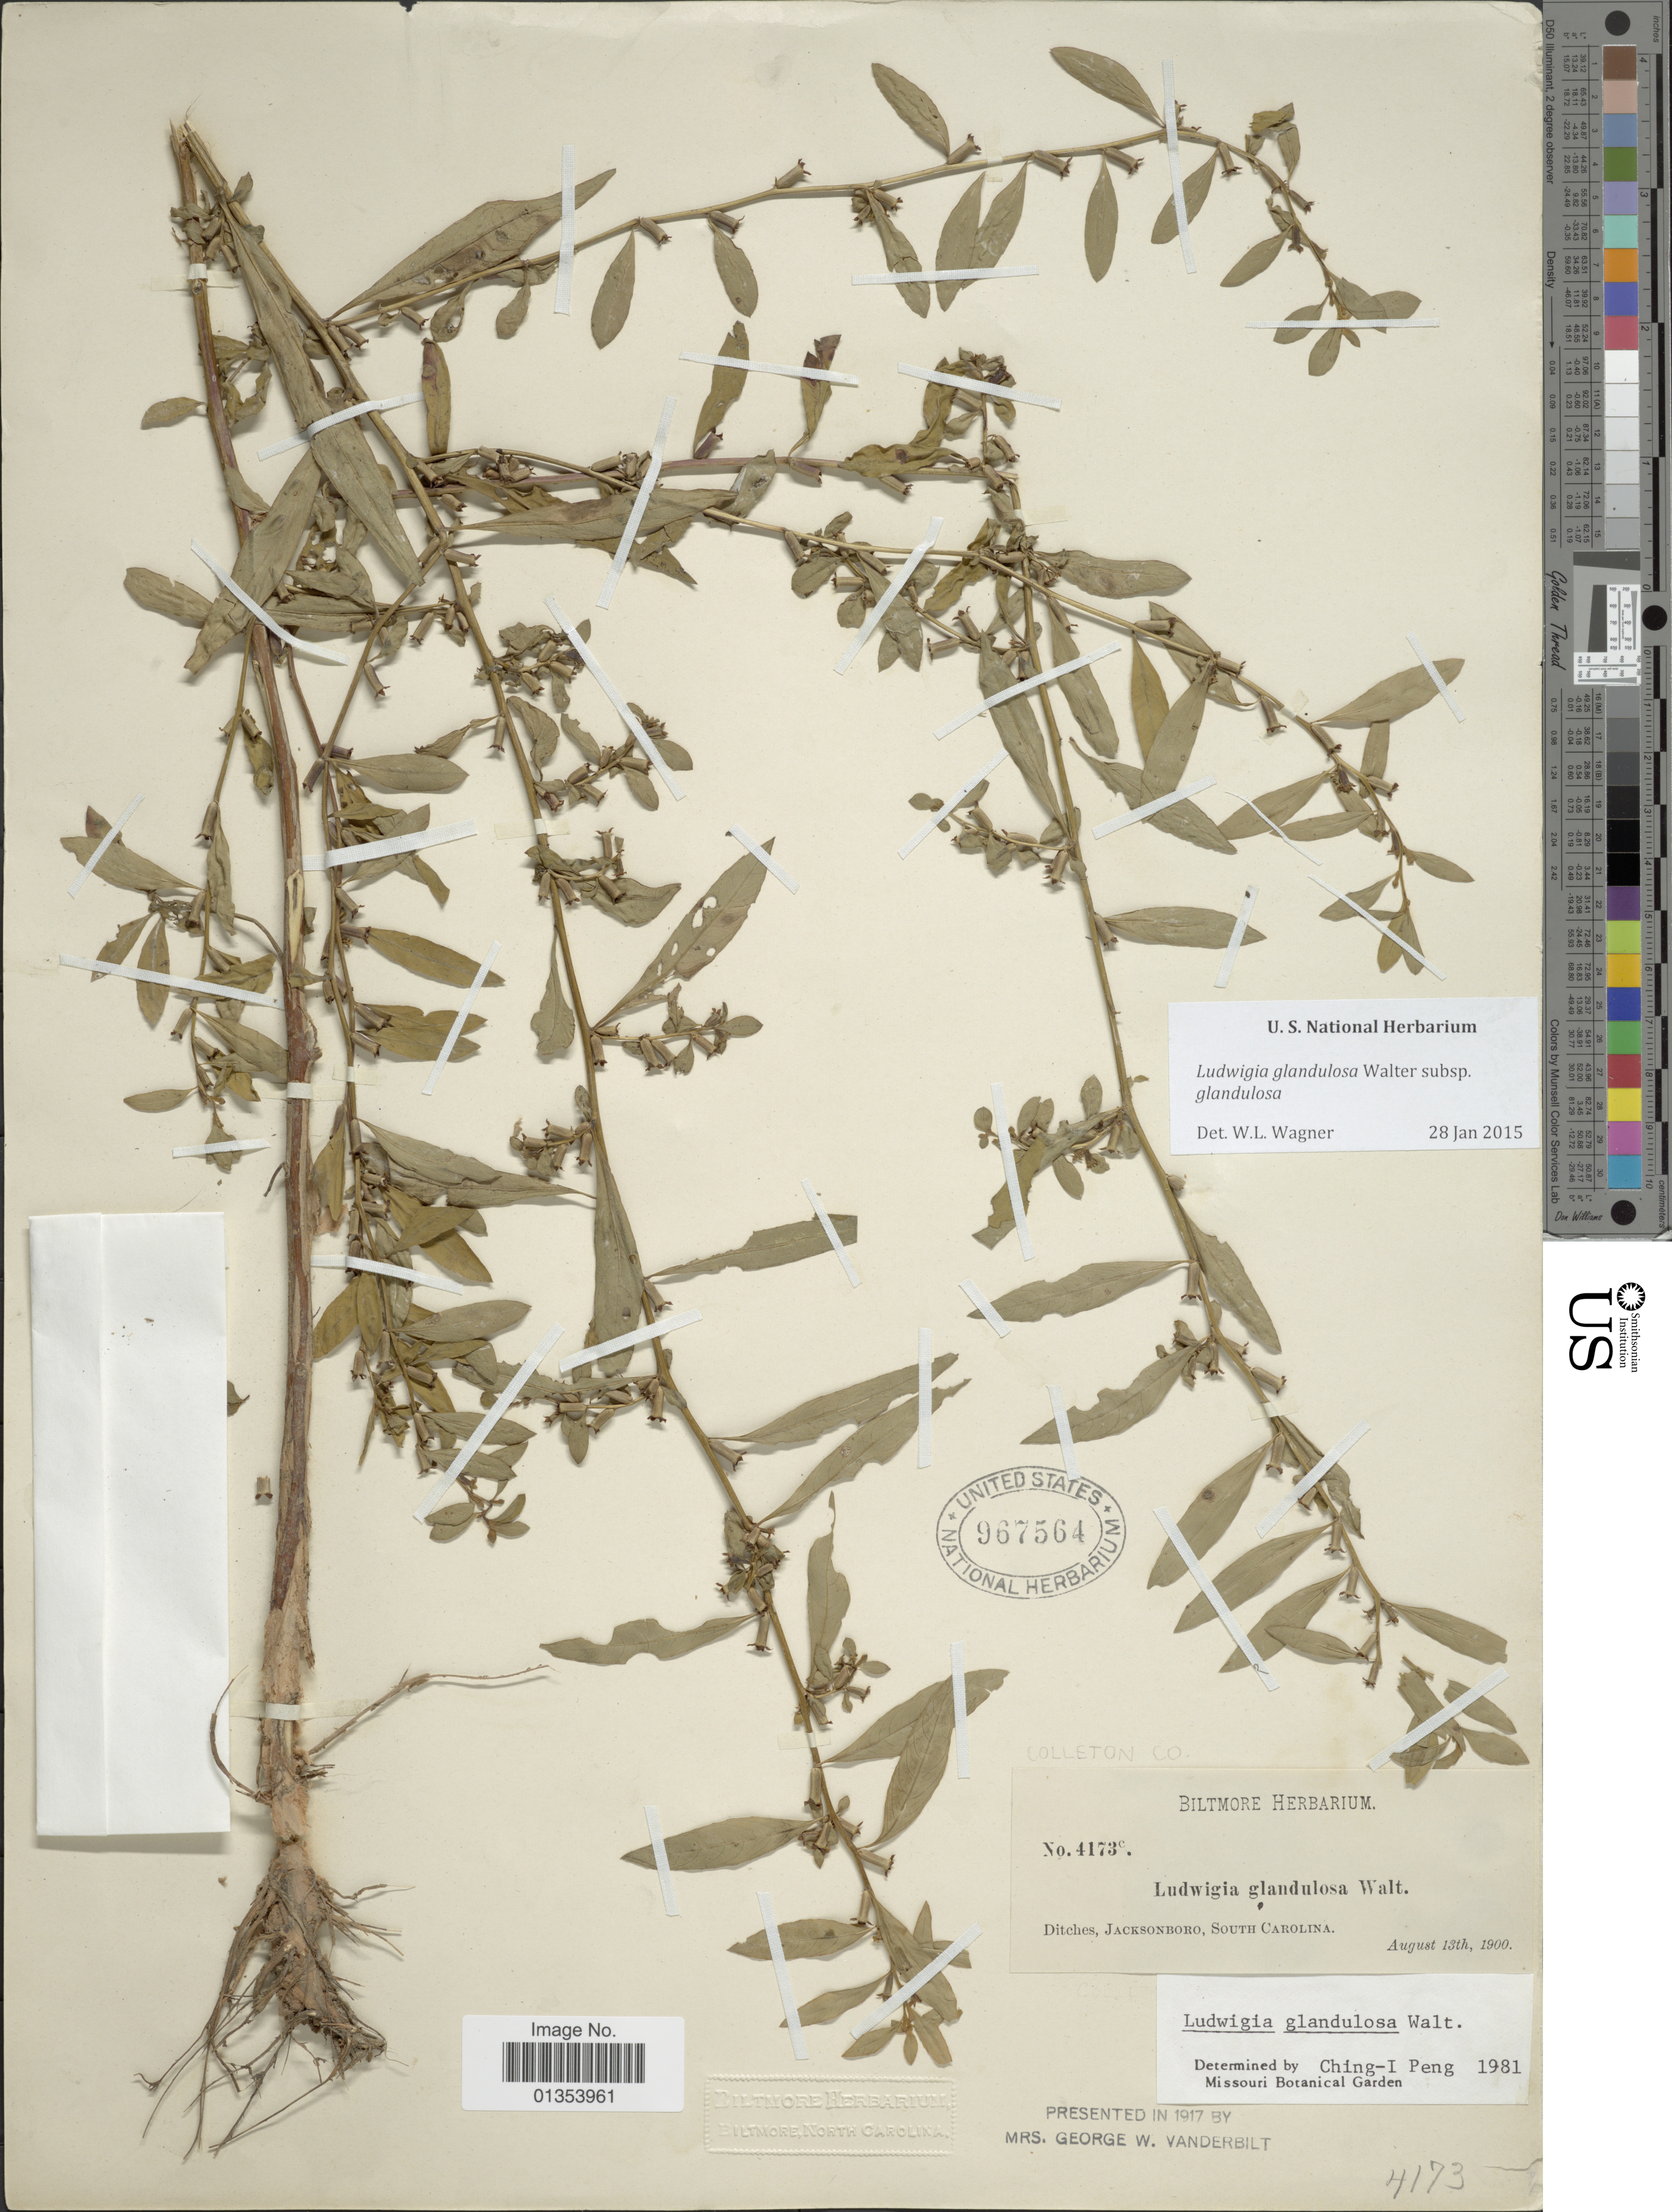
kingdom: Plantae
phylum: Tracheophyta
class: Magnoliopsida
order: Myrtales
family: Onagraceae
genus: Ludwigia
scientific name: Ludwigia glandulosa subsp. glandulosa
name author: Walter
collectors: ex herb. Biltmore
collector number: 4173c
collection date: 1900-08-13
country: United States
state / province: South Carolina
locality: Jacksonboro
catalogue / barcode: US 967564